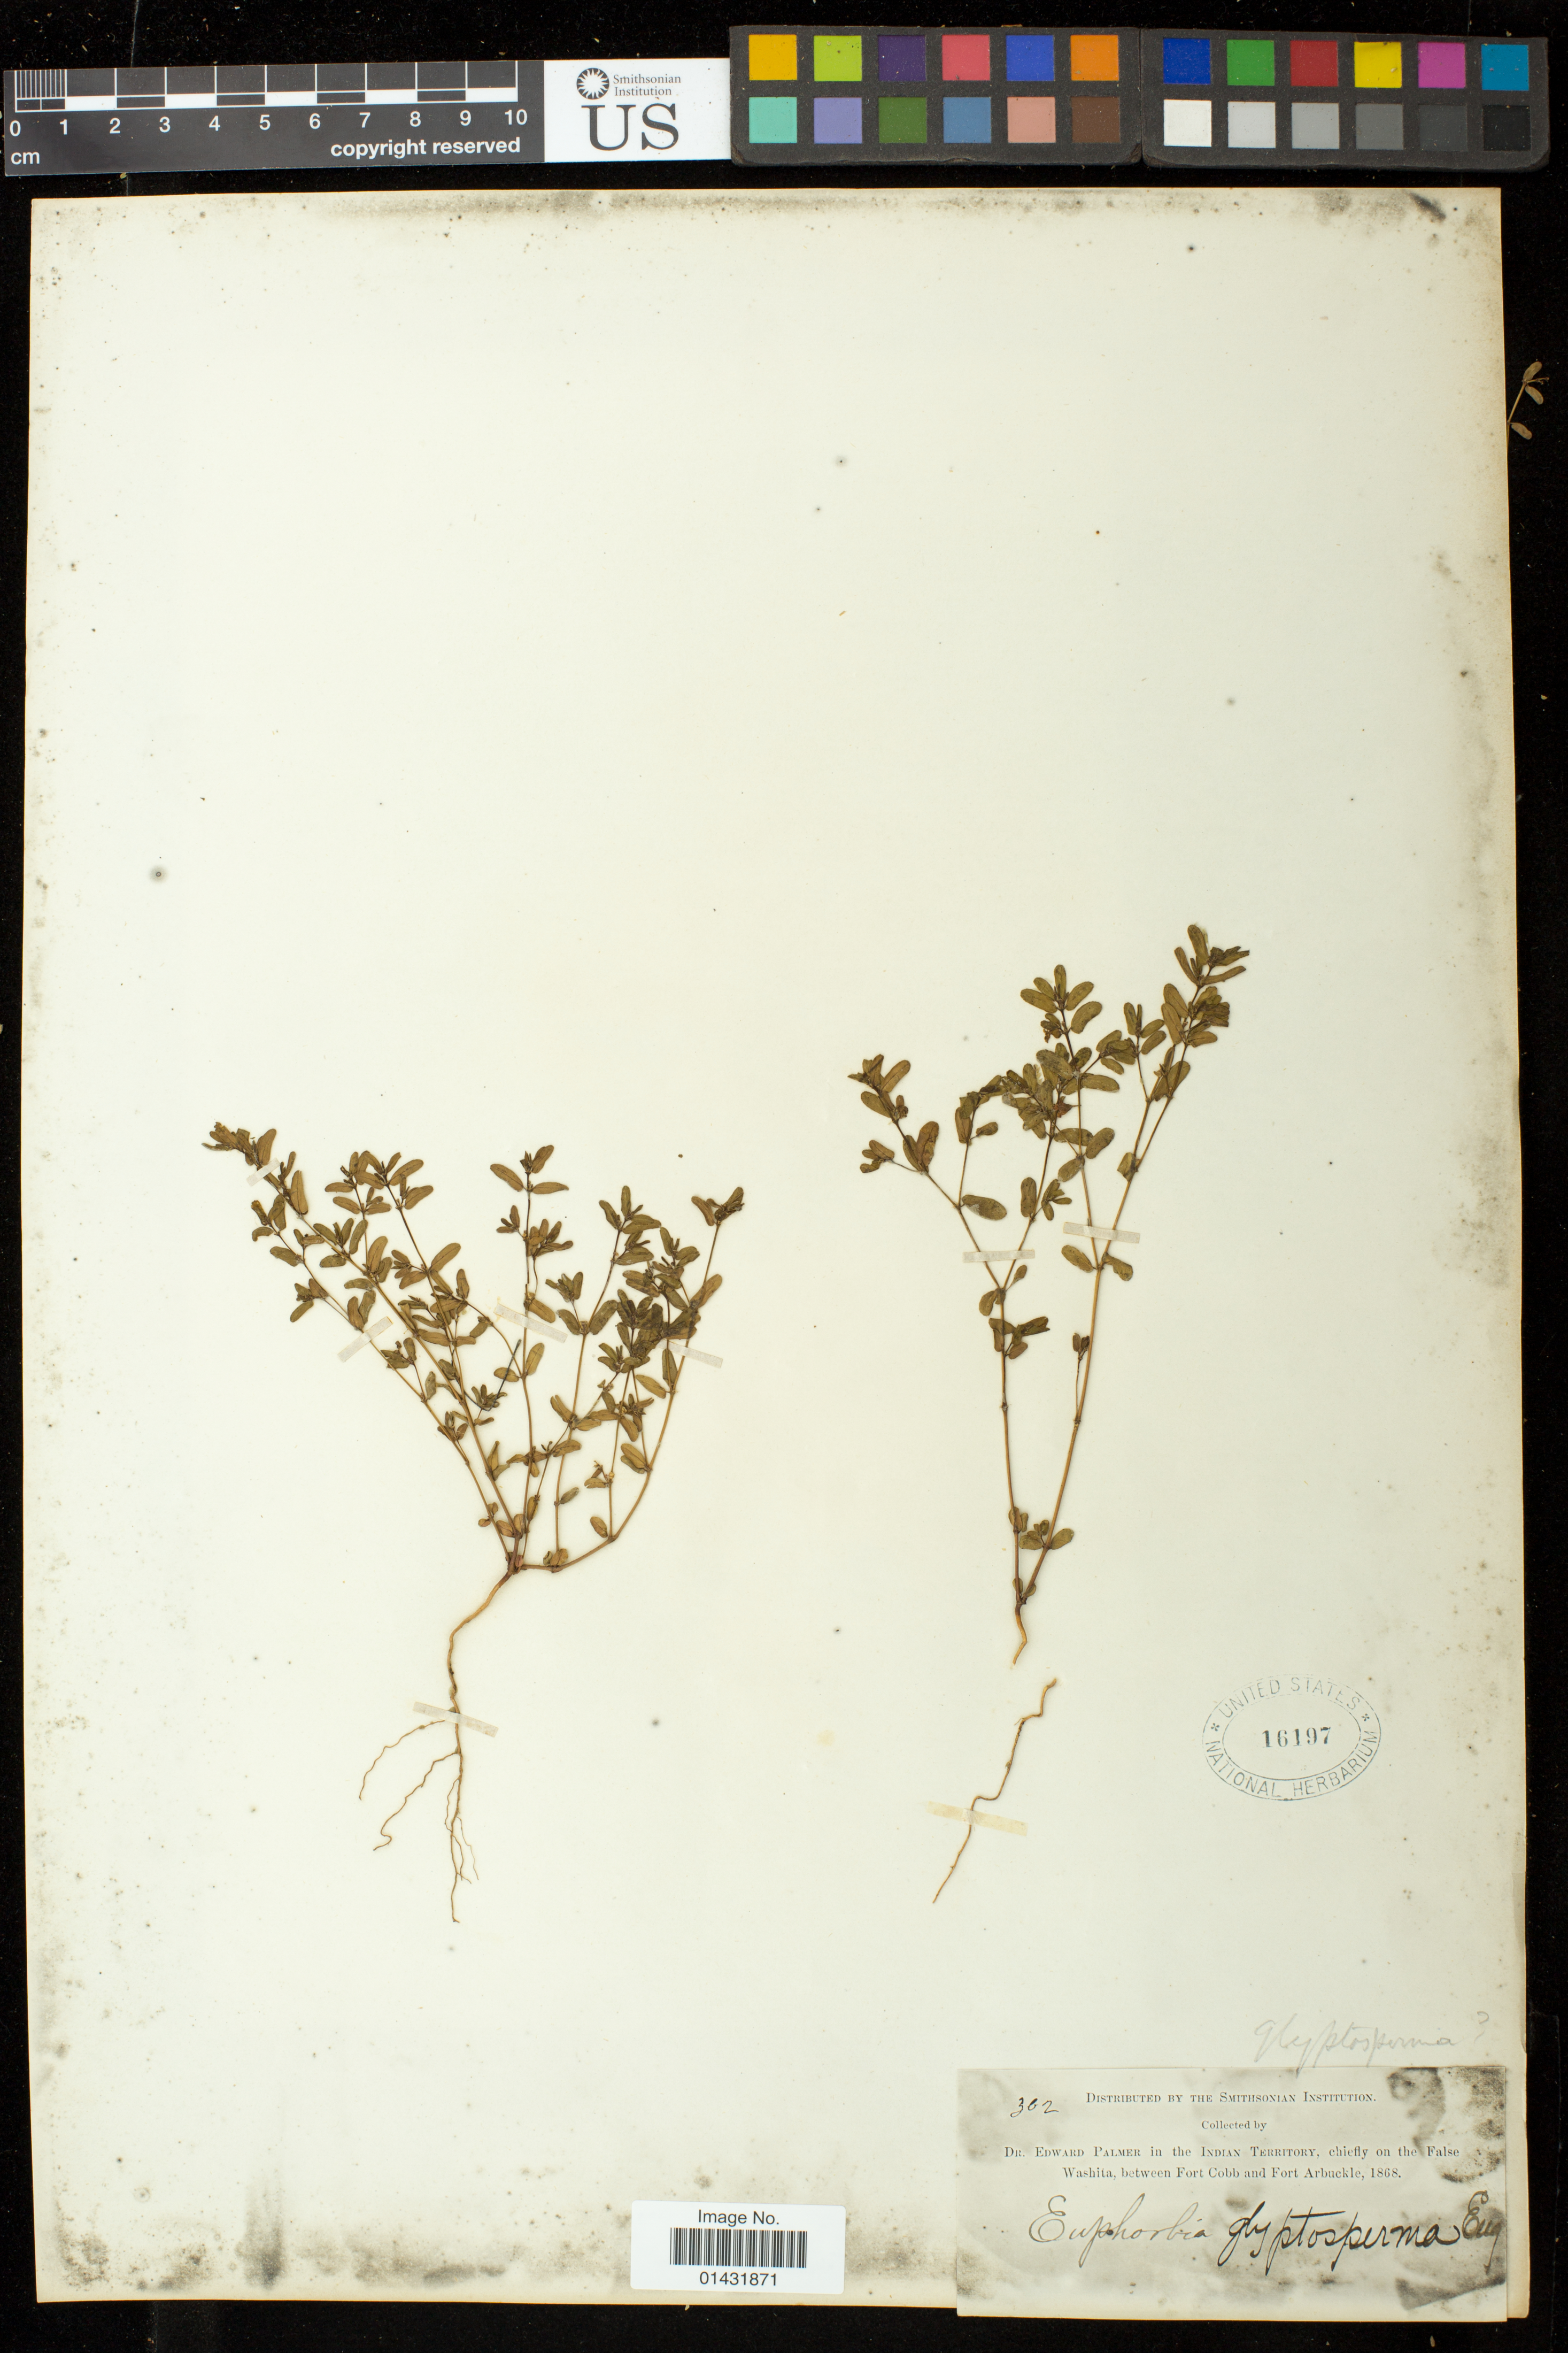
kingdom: Plantae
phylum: Tracheophyta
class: Magnoliopsida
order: Malpighiales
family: Euphorbiaceae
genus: Euphorbia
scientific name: Euphorbia glyptosperma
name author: Engelm.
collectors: E. Palmer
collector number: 362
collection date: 1868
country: United States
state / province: Oklahoma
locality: Indian Territory, chiefly on the False Washita between Fort Cobb and Fort Arbuckle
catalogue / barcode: US 16197